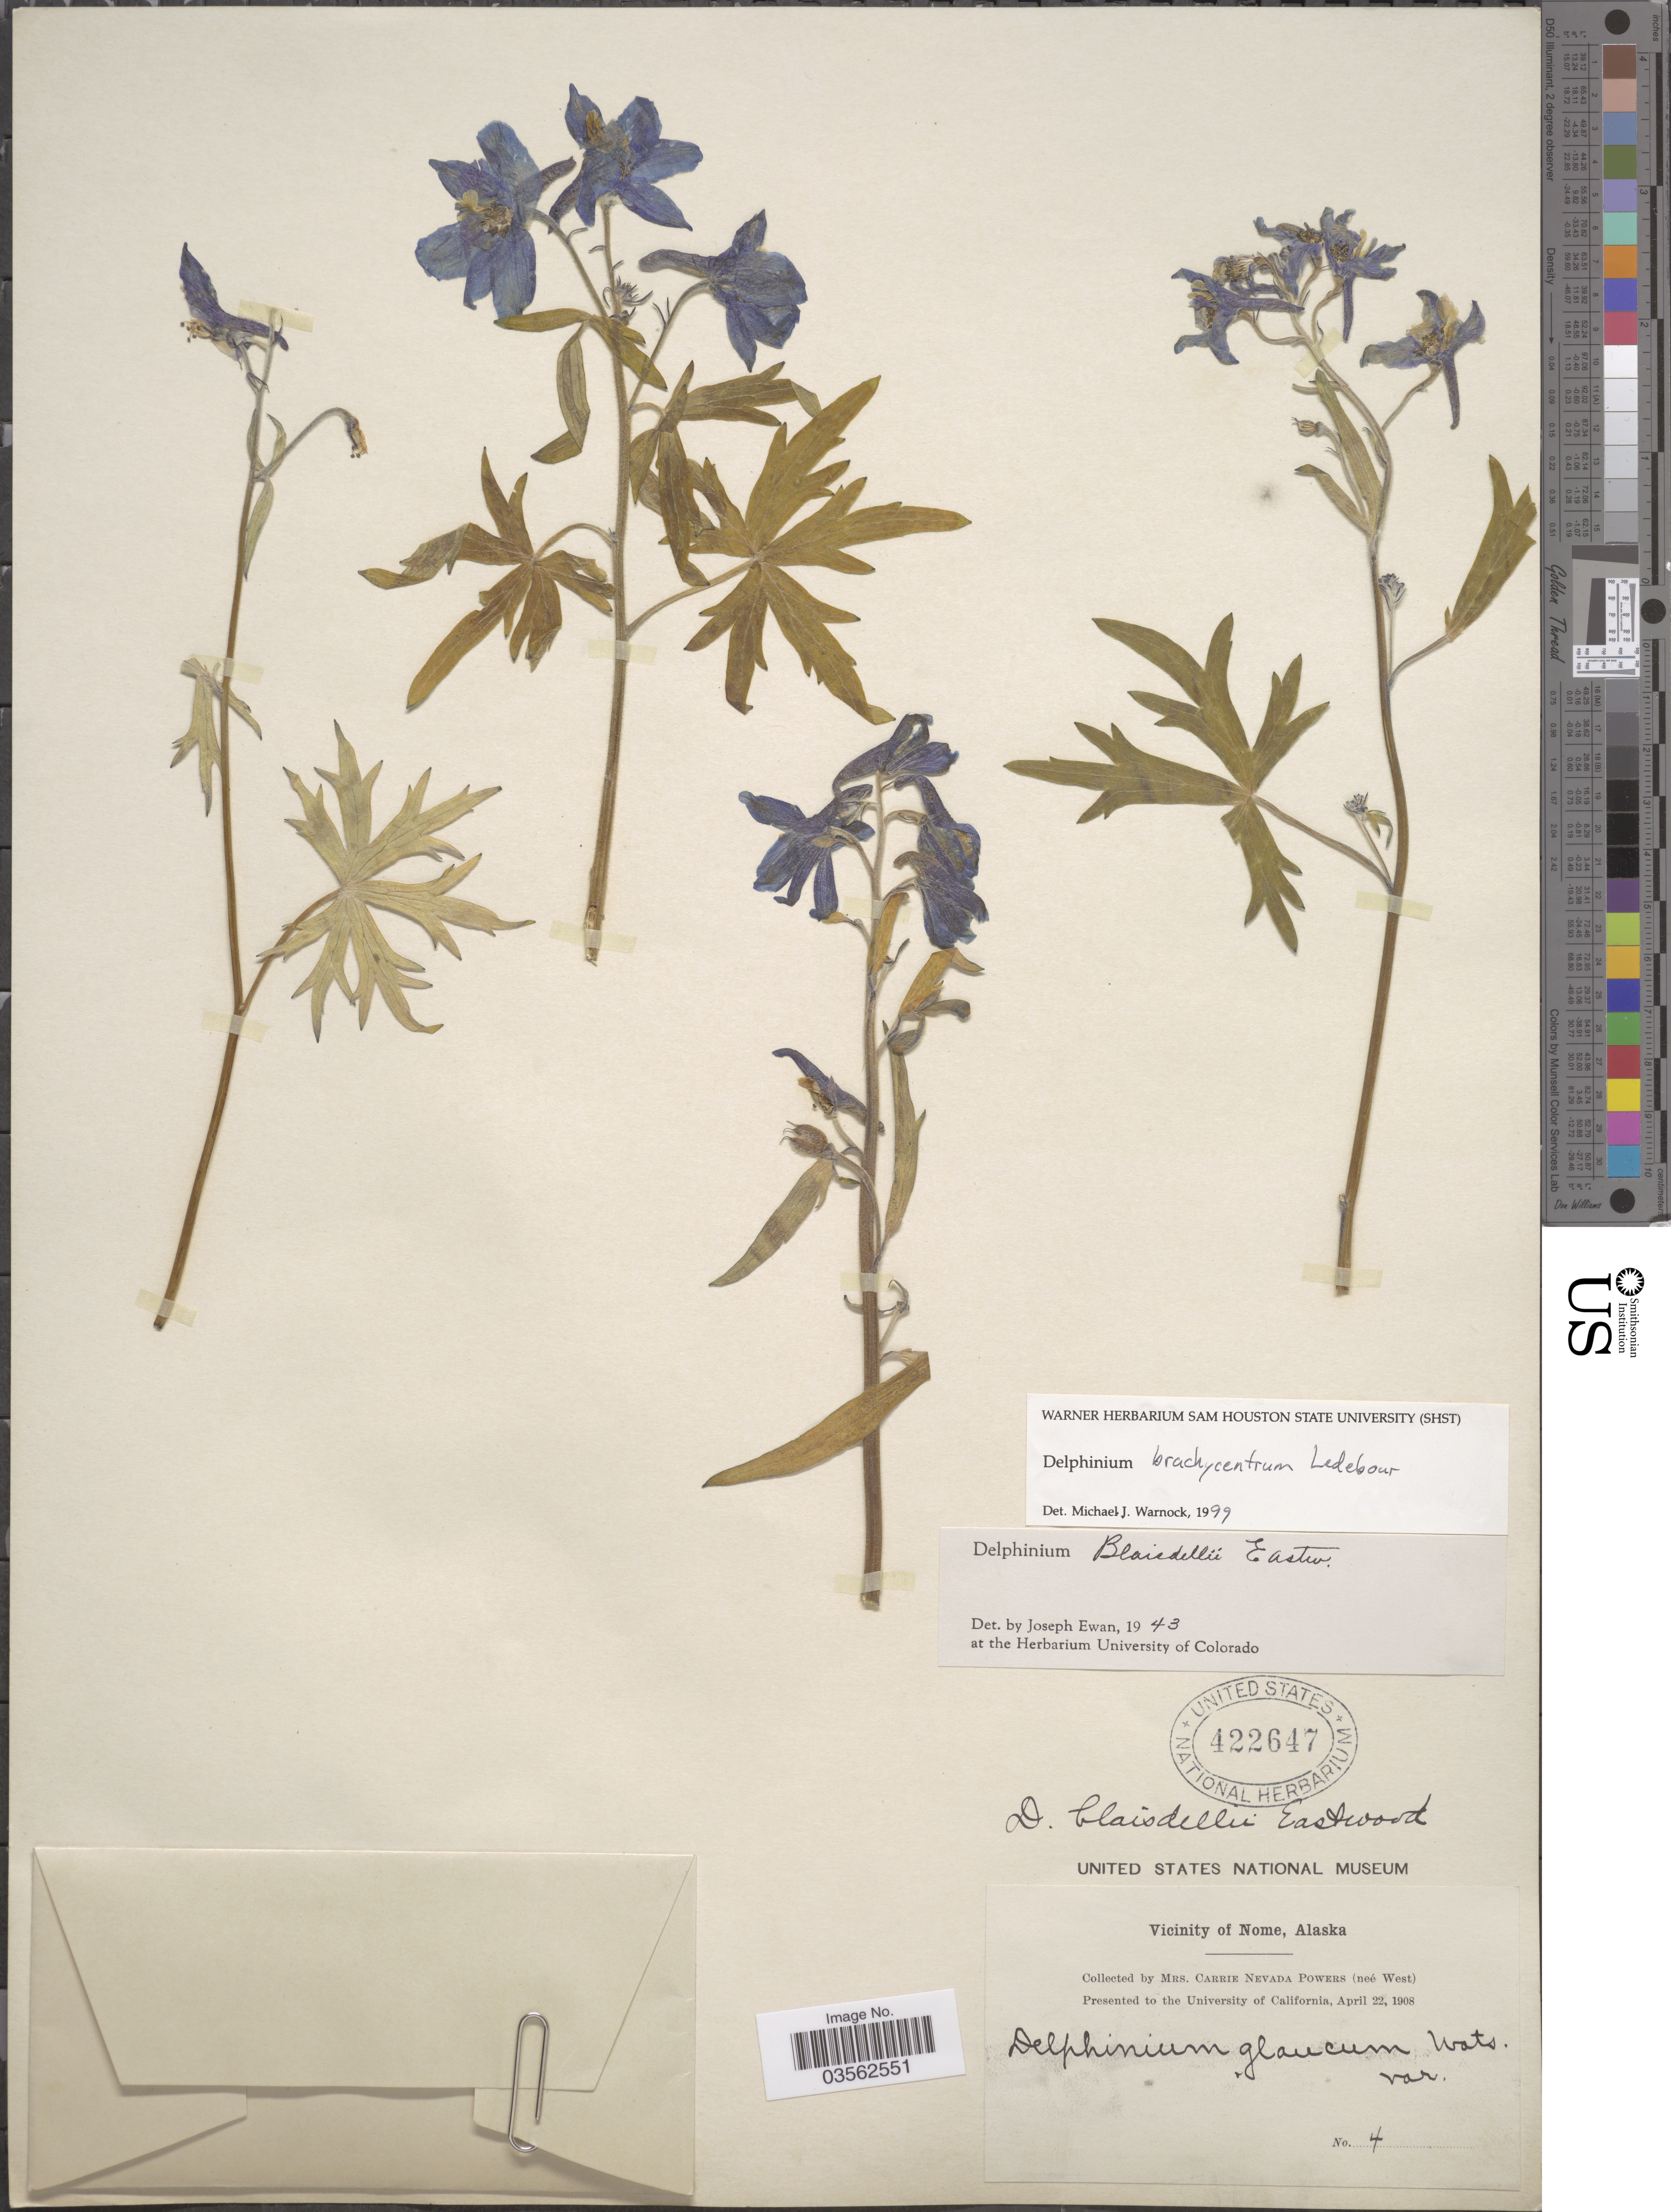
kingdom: Plantae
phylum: Tracheophyta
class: Magnoliopsida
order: Ranunculales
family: Ranunculaceae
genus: Delphinium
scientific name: Delphinium brachycentrum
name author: Ledeb.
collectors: C. Powers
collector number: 4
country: United States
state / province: Alaska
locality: Vicinity of Nome.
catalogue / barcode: US 422647